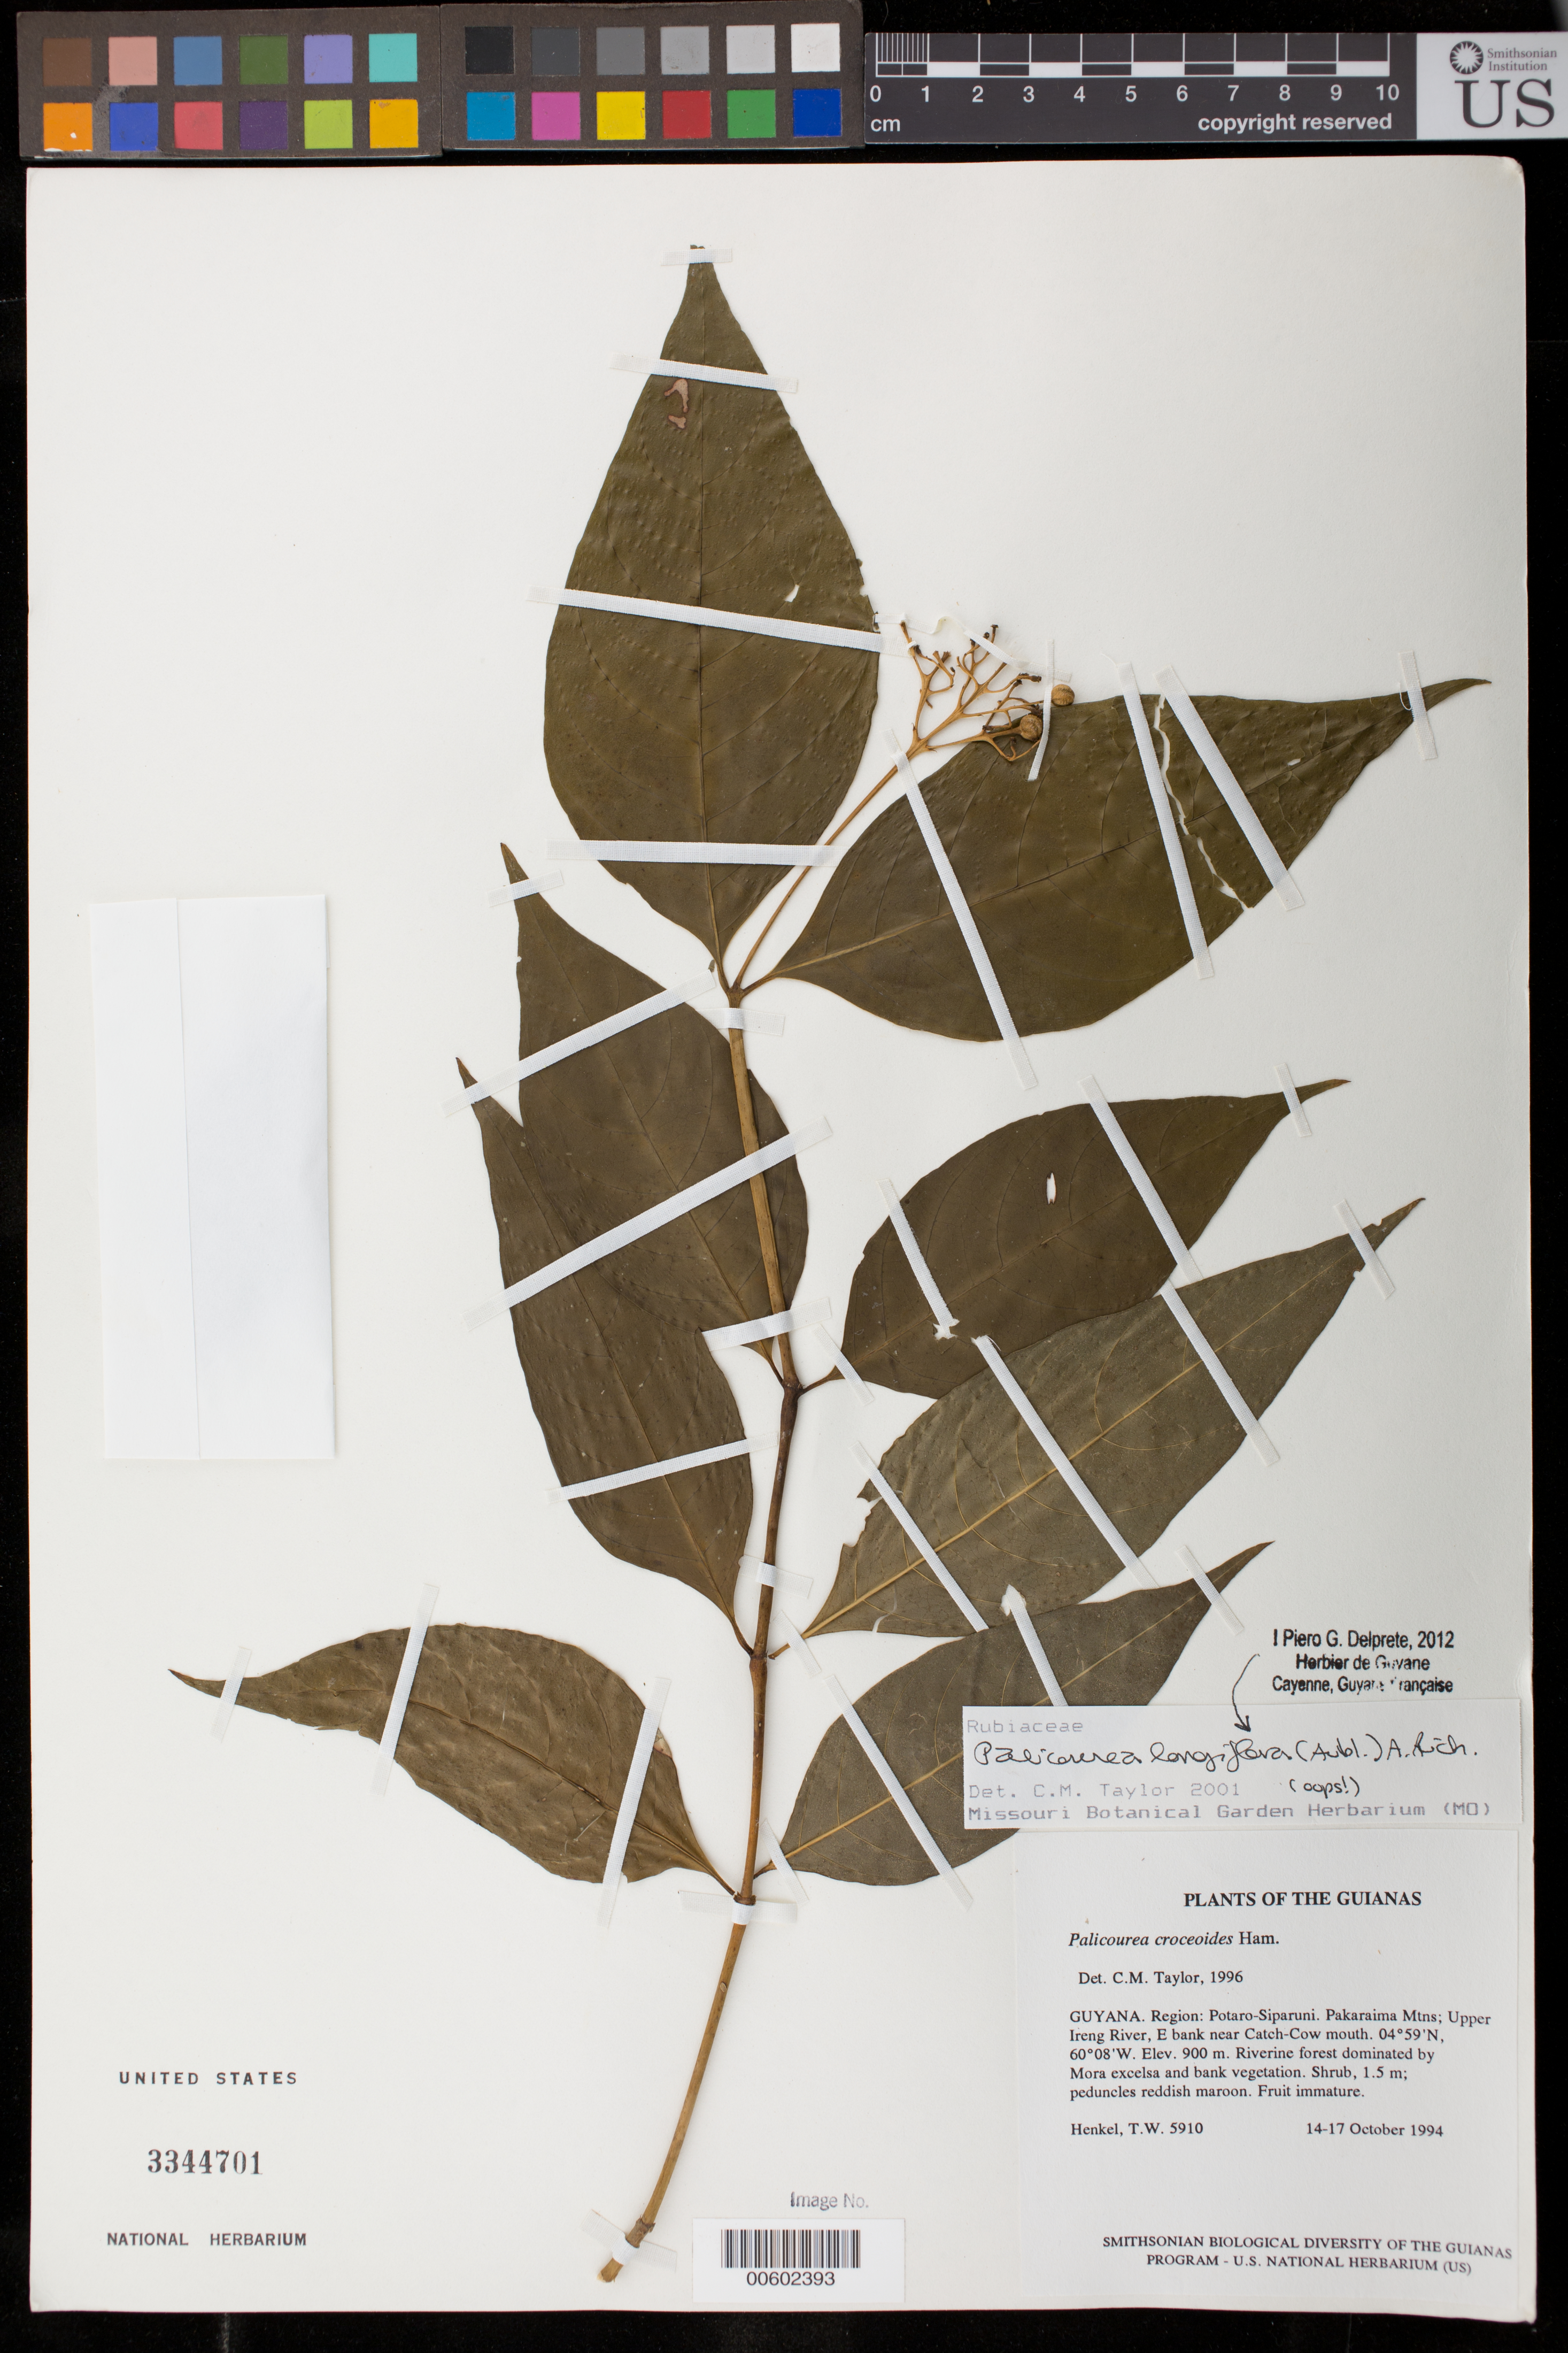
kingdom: Plantae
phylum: Tracheophyta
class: Magnoliopsida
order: Gentianales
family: Rubiaceae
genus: Palicourea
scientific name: Palicourea longiflora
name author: (Aubl.) A. Rich.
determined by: Taylor, Charlotte M.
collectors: T. Henkel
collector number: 5910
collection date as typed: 14-17 October 1994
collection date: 1994-10-14/1994-10-17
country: Guyana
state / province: Potaro-Siparuni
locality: Pakaraima Mtns; Upper Ireng River, E bank near Catch-Cow mouth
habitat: Riverine forest dominated by Mora excelsa and bank vegetation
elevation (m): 900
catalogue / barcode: US 3344701